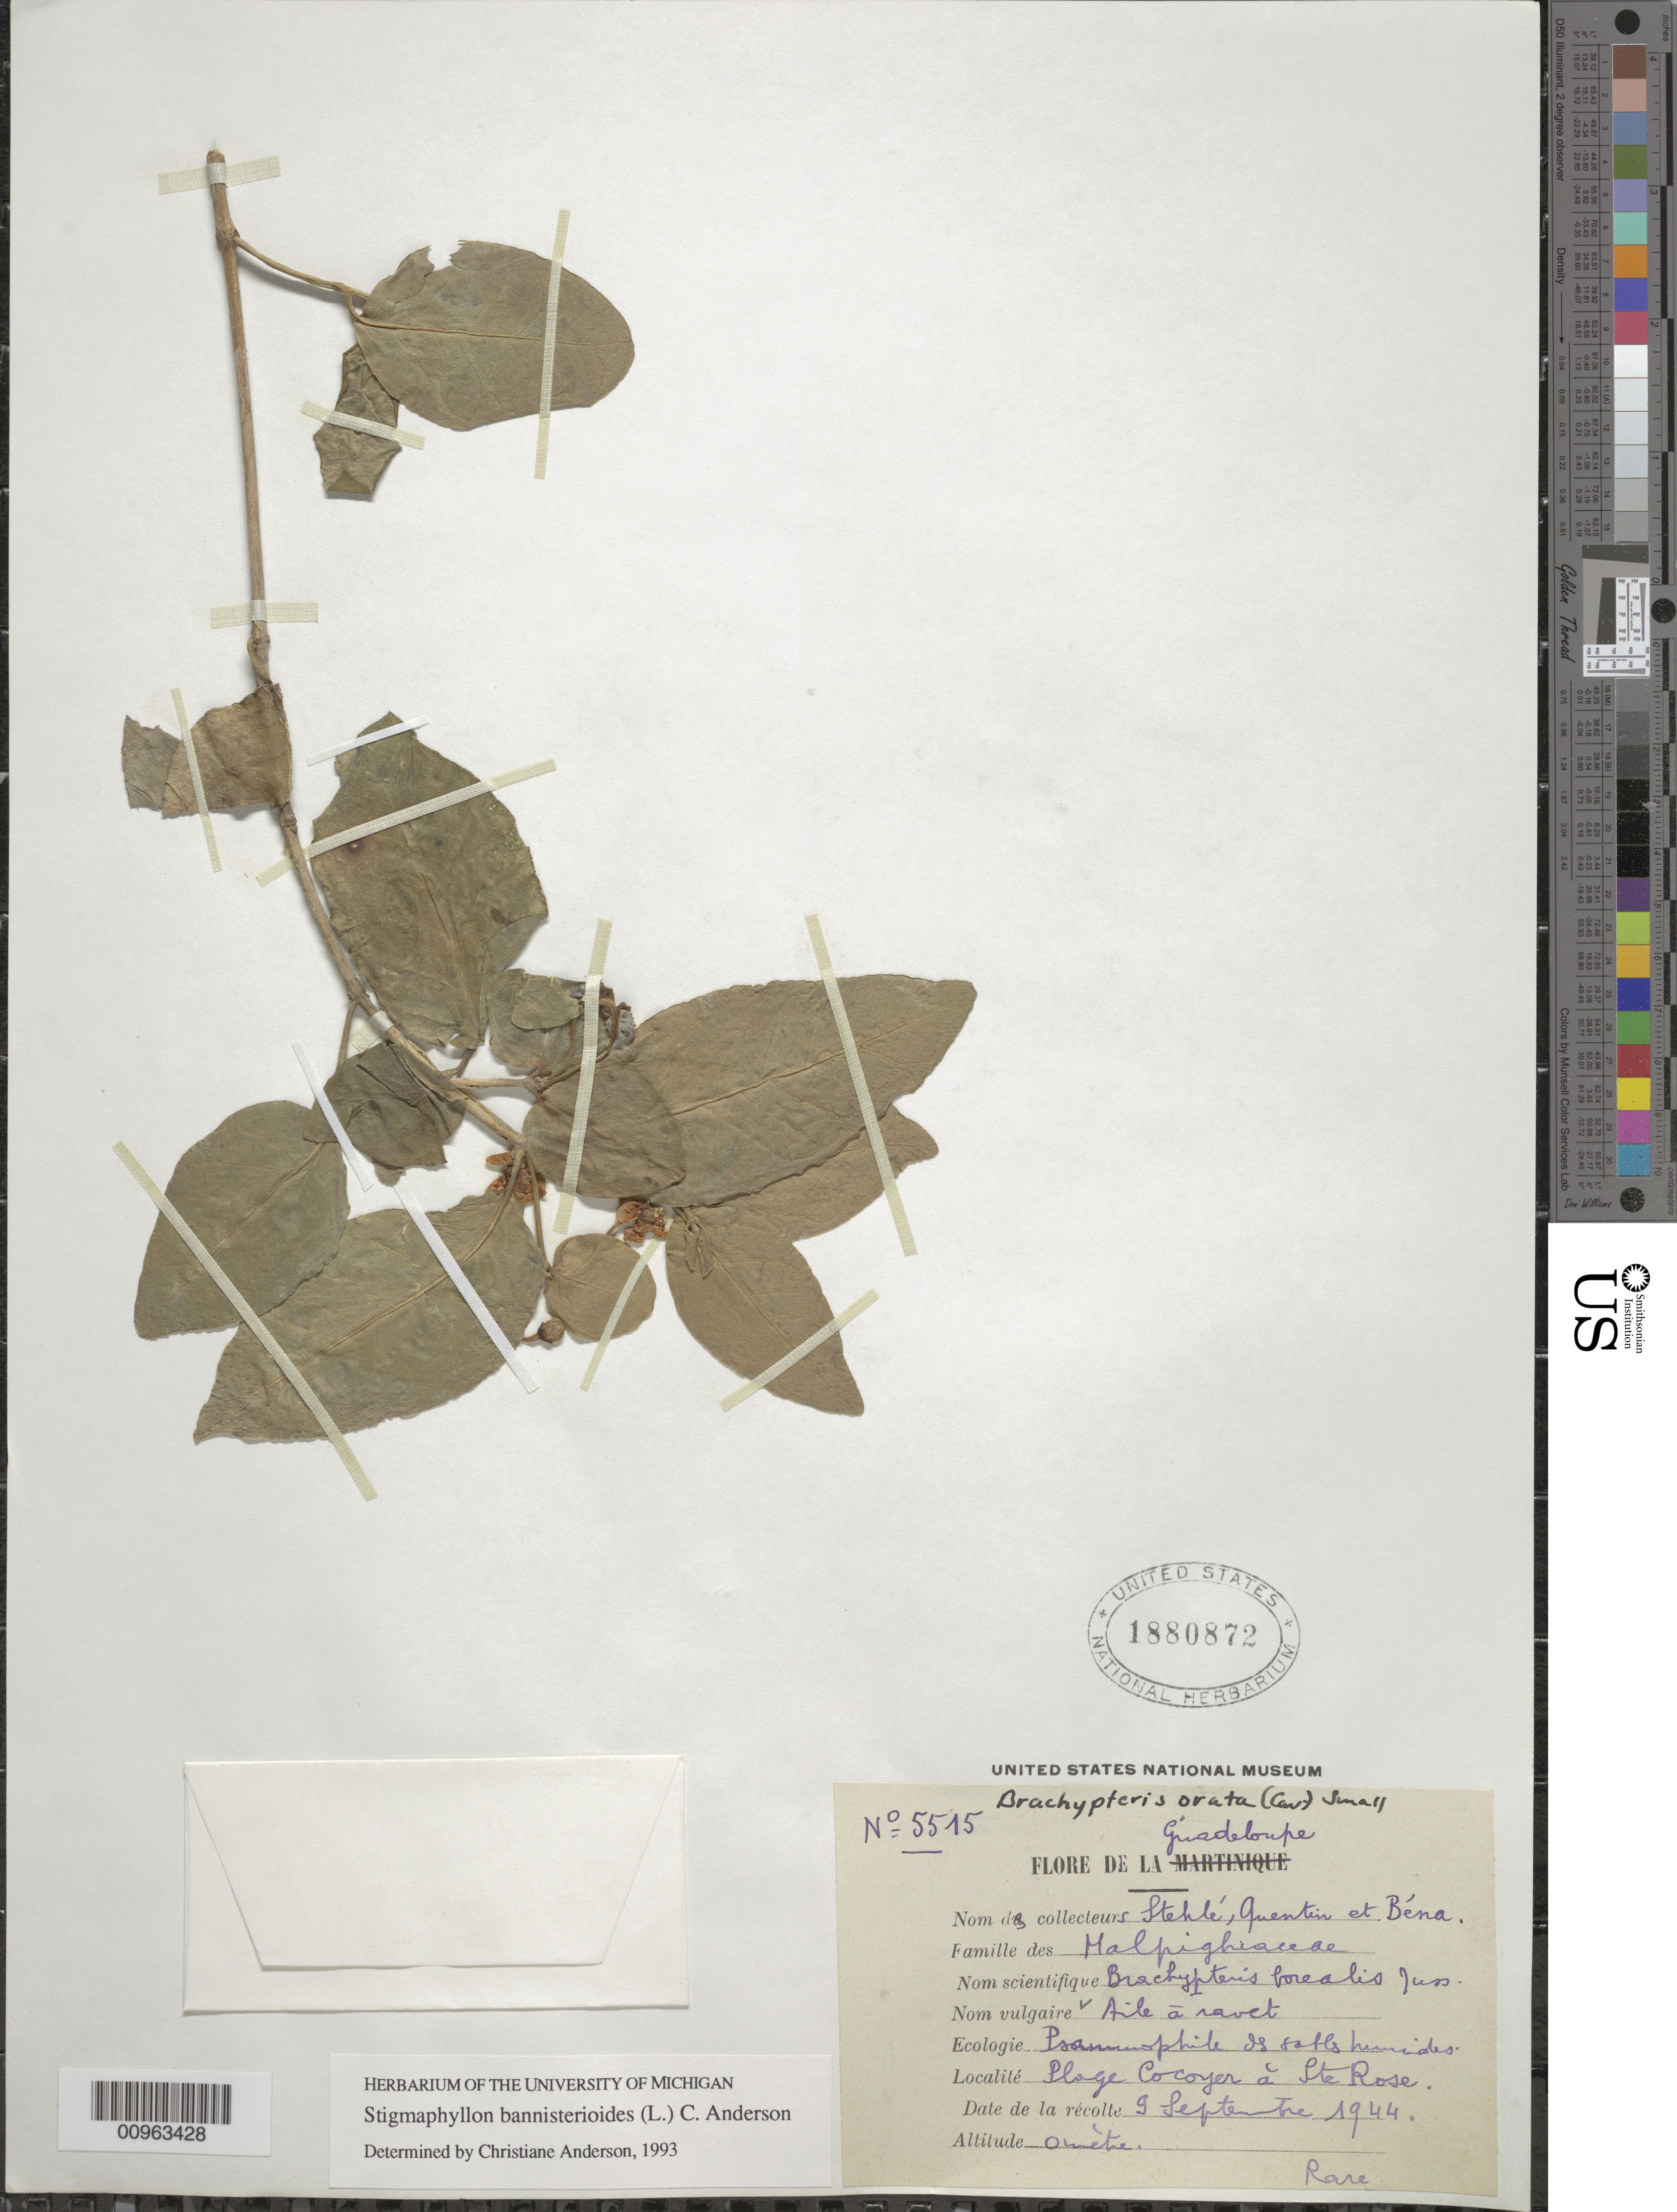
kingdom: Plantae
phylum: Tracheophyta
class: Magnoliopsida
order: Malpighiales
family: Malpighiaceae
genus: Stigmaphyllon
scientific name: Stigmaphyllon bannisterioides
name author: (L.) C.E. Anderson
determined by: Anderson, C.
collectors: H. Stehlé, R. Quentin & P. Bena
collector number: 5515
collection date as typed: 09 Sep 1944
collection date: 1944-09-09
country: Guadeloupe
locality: Plage Cocoyer à Ste. Rosa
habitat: "psammnophile de tafts humides"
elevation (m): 0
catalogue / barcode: US 1880872